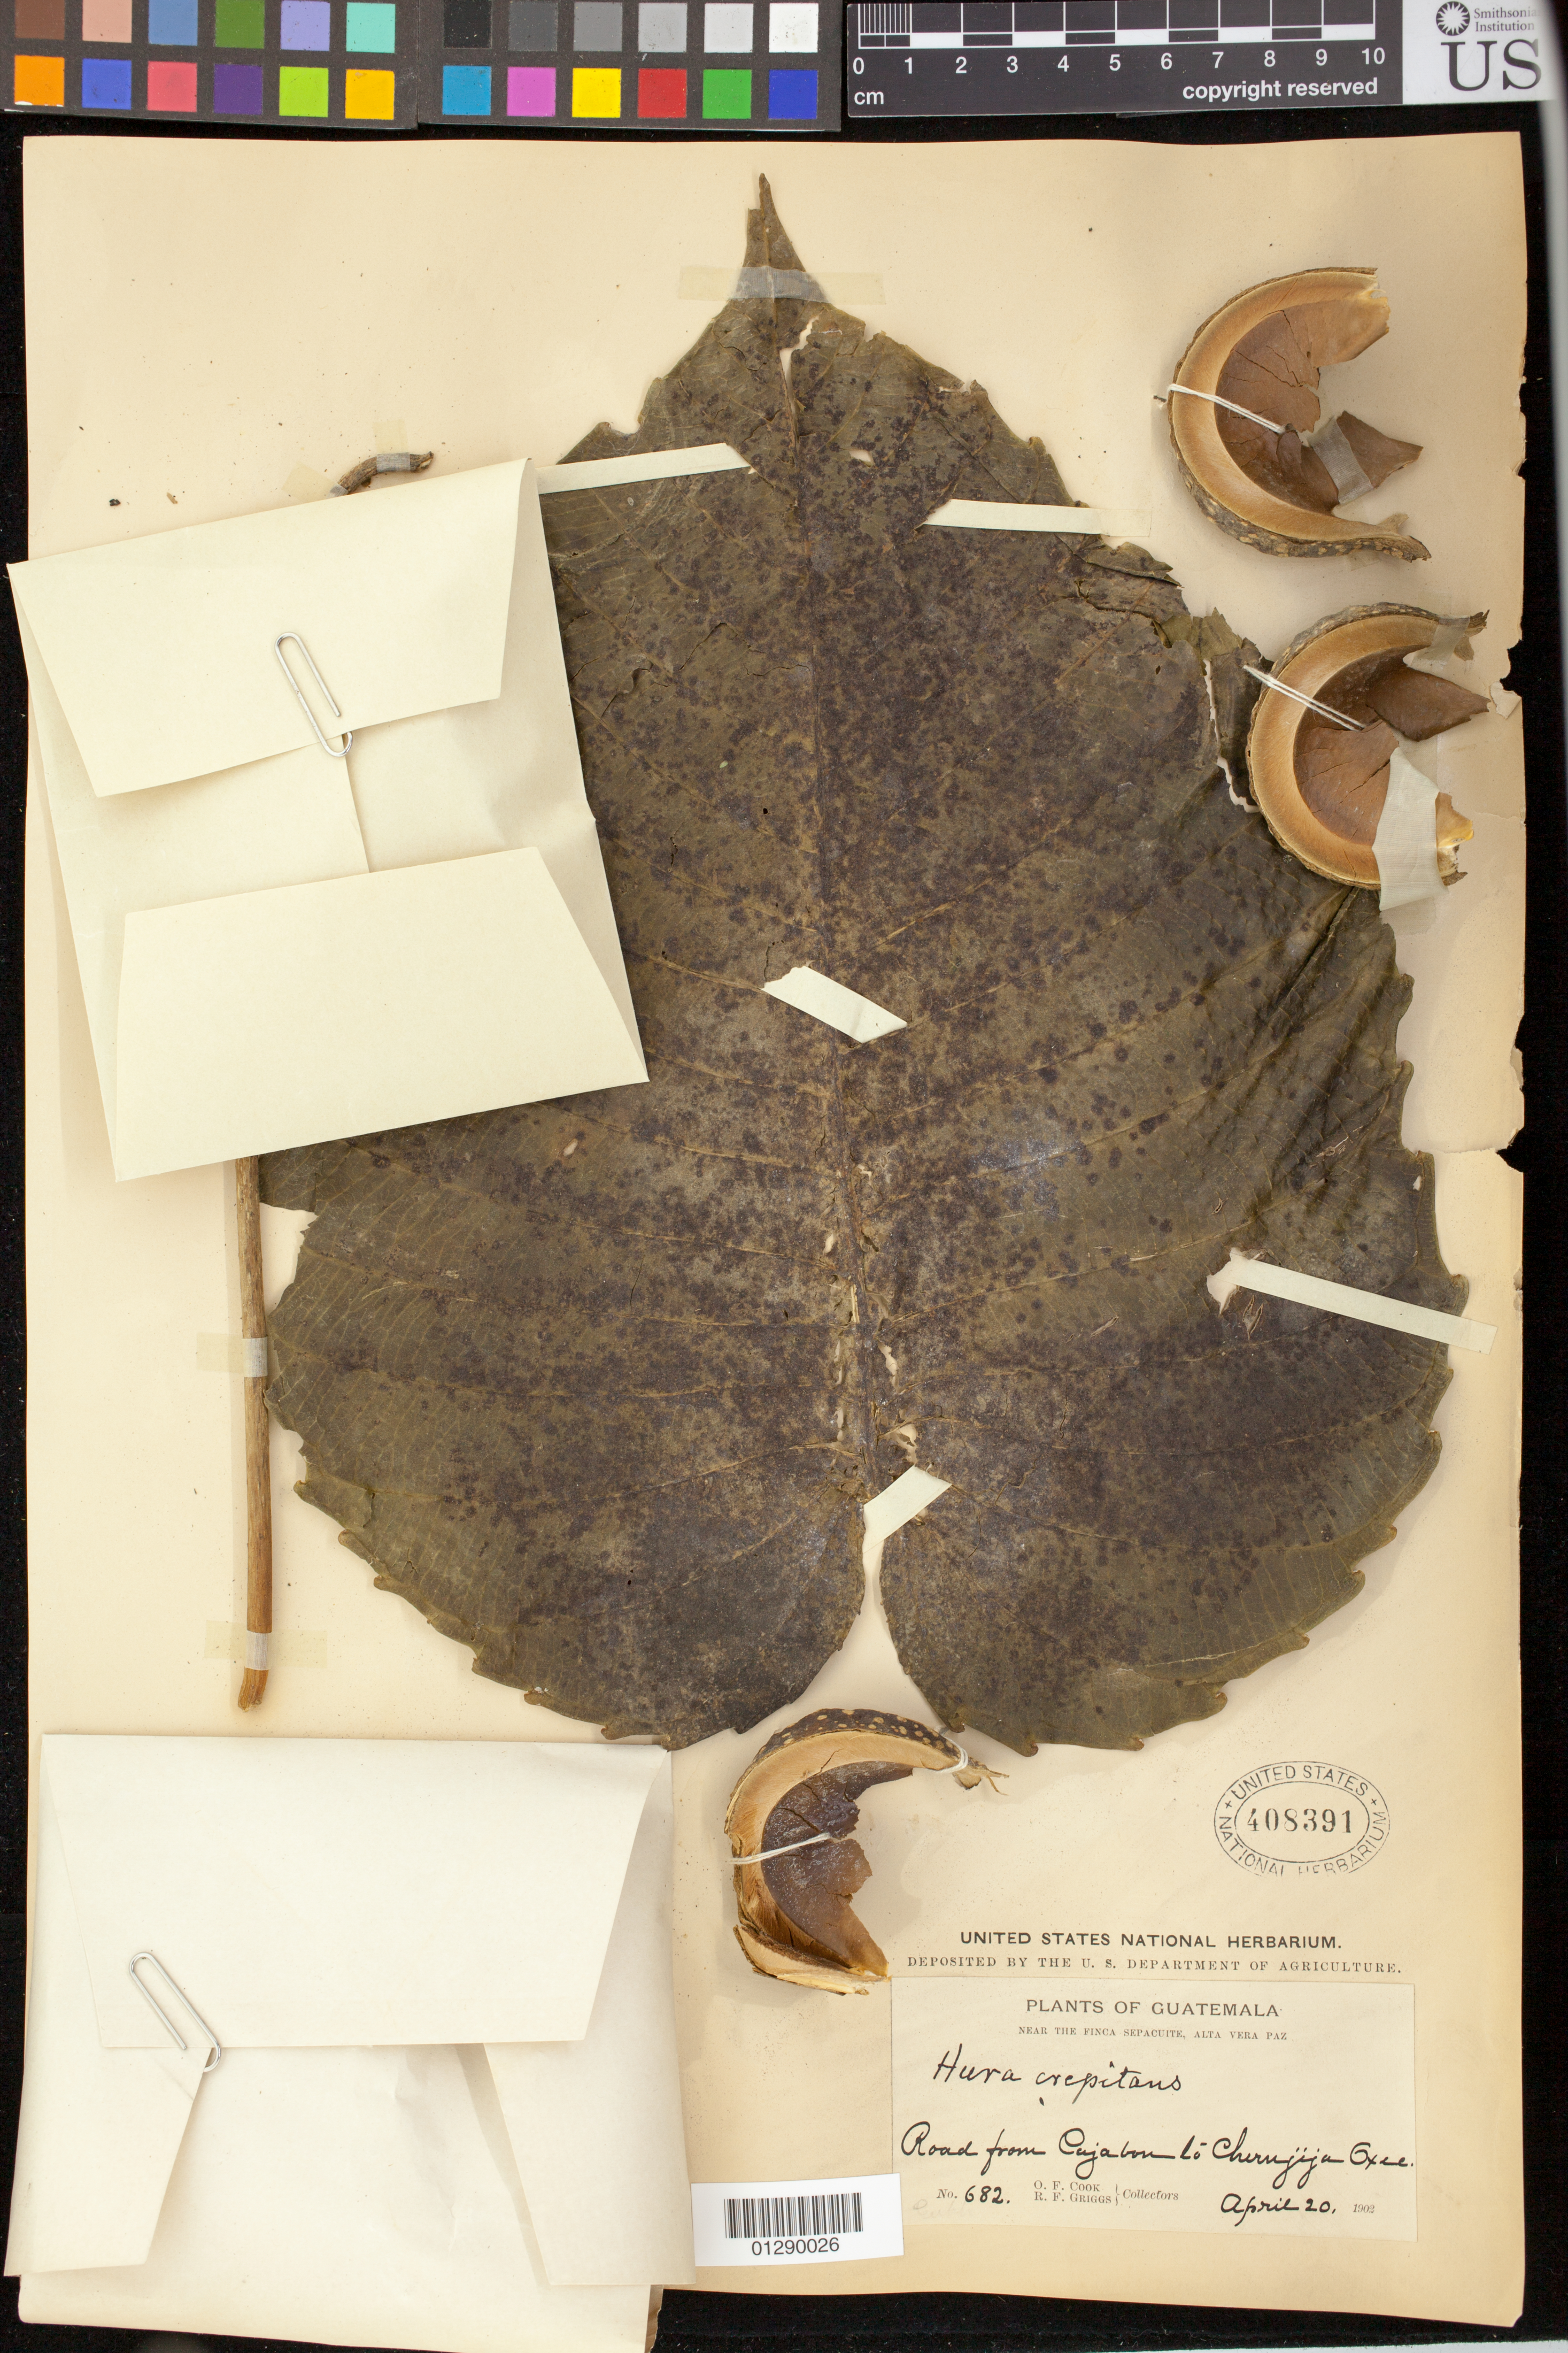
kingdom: Plantae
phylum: Tracheophyta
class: Magnoliopsida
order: Malpighiales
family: Euphorbiaceae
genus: Hura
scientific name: Hura polyandra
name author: Baill.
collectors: O. F. Cook & R. F. Griggs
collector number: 682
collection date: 1902-04-20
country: Guatemala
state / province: Alta Verapaz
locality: Near the Finca Sepacuite,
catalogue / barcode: US 408391